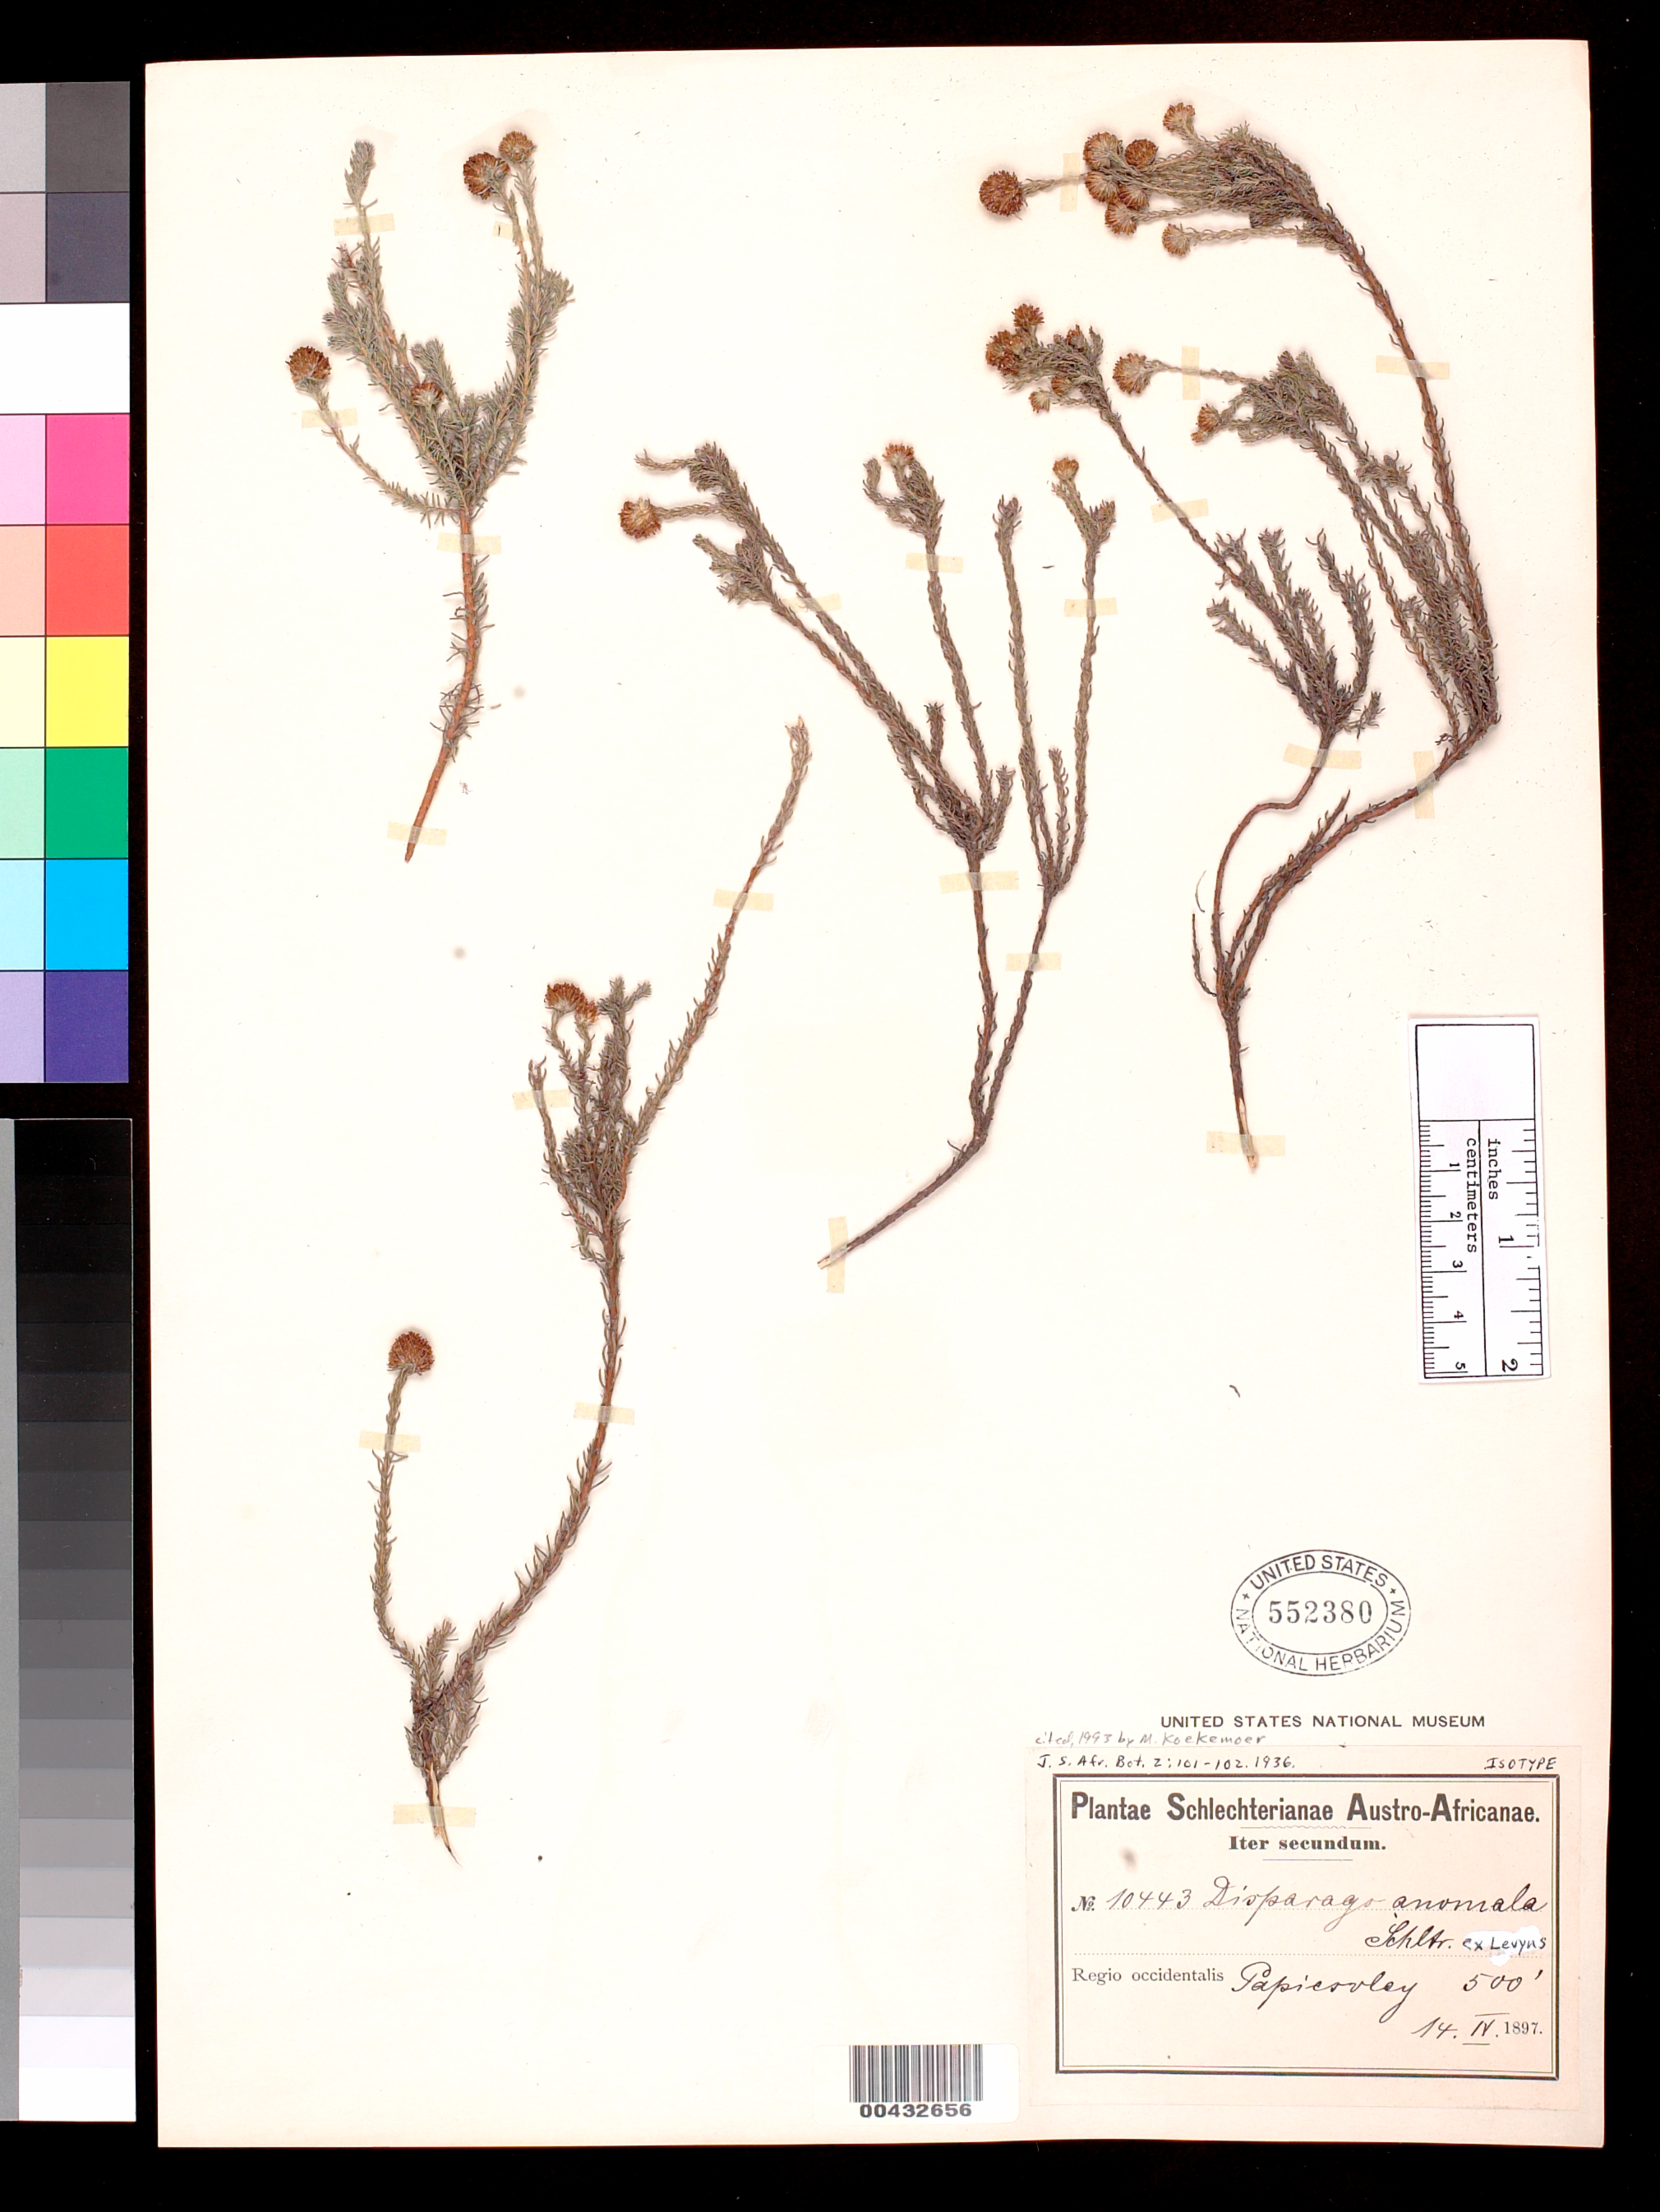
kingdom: Plantae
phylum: Tracheophyta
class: Magnoliopsida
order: Asterales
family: Asteraceae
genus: Disparago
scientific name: Disparago anomala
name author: Schltr. ex Levyns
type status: Isotype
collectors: F. R. R. Schlechter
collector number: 10443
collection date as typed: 14 Apr 1897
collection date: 1897-04-14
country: South Africa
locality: Regio Occidentalis Papicovley.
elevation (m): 152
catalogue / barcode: US 552380